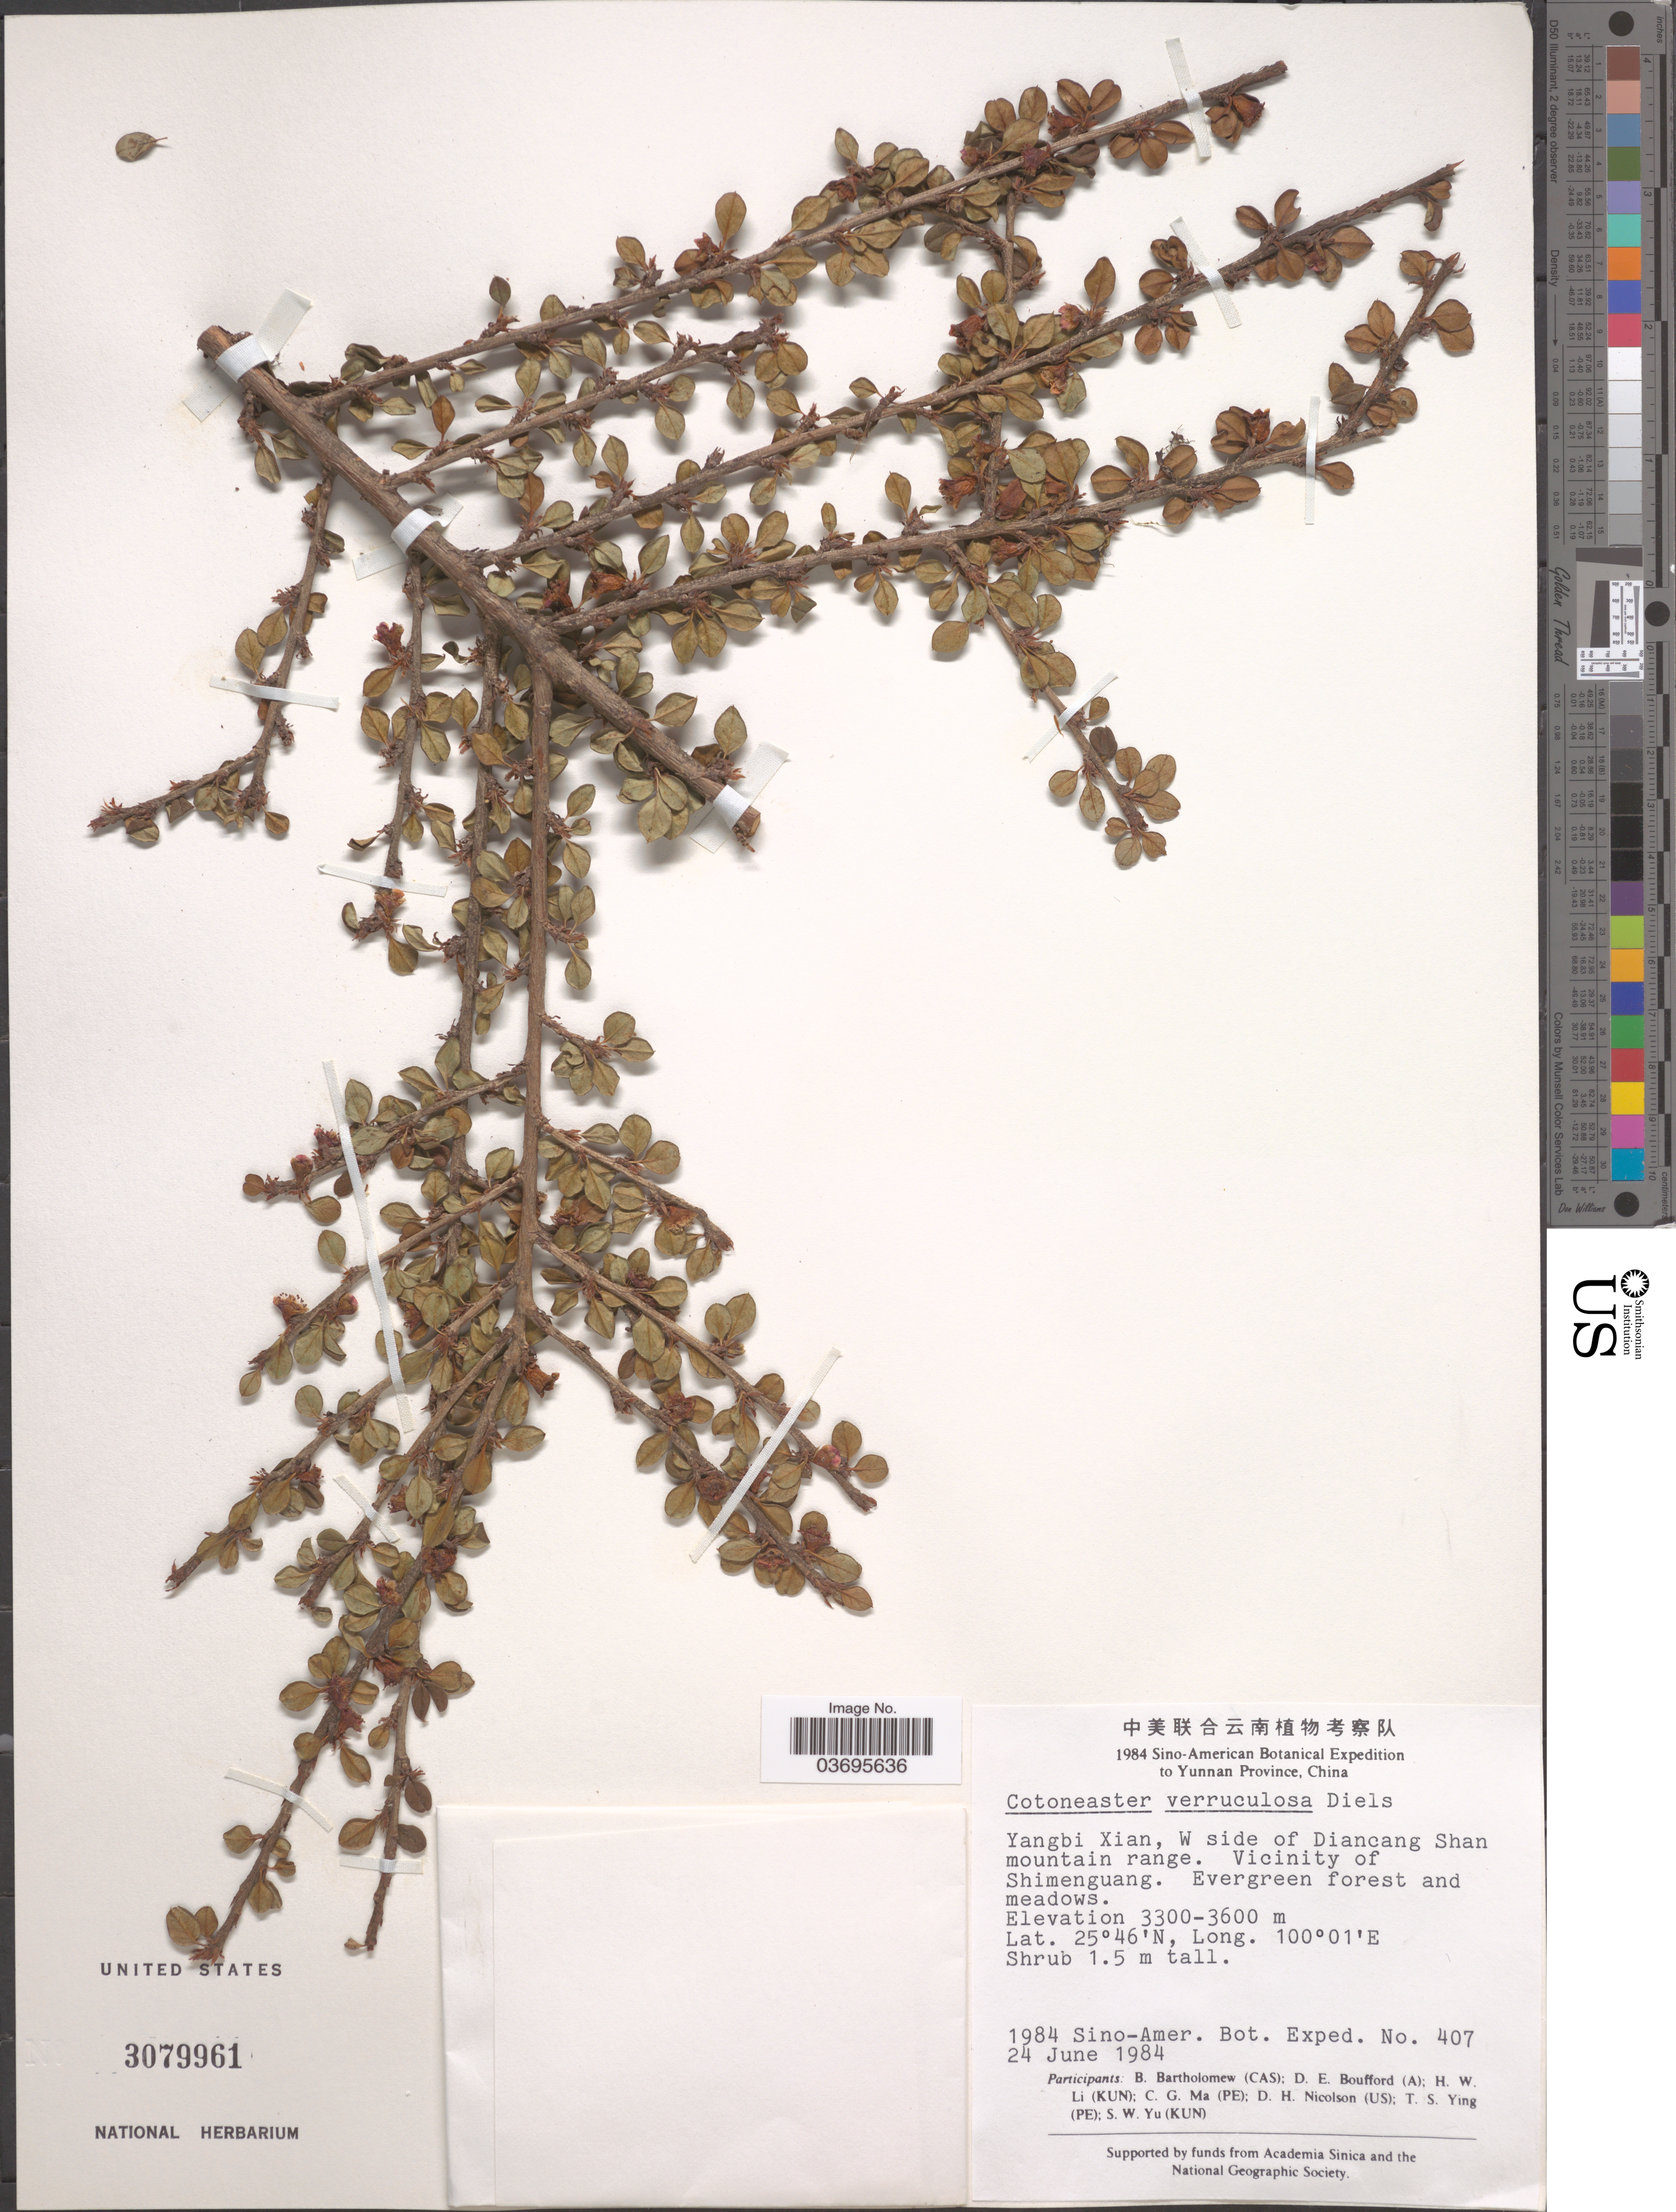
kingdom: Plantae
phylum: Tracheophyta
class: Magnoliopsida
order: Rosales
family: Rosaceae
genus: Cotoneaster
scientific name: Cotoneaster verruculosus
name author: Diels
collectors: Sino-Amer. Bot. Exped. 1984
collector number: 407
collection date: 1984-06-24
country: China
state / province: Yunnan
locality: Yangbi Xian, W side of Diancang Shan mountain range. Vicinity of Shimenguang.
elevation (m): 3300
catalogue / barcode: US 3079961